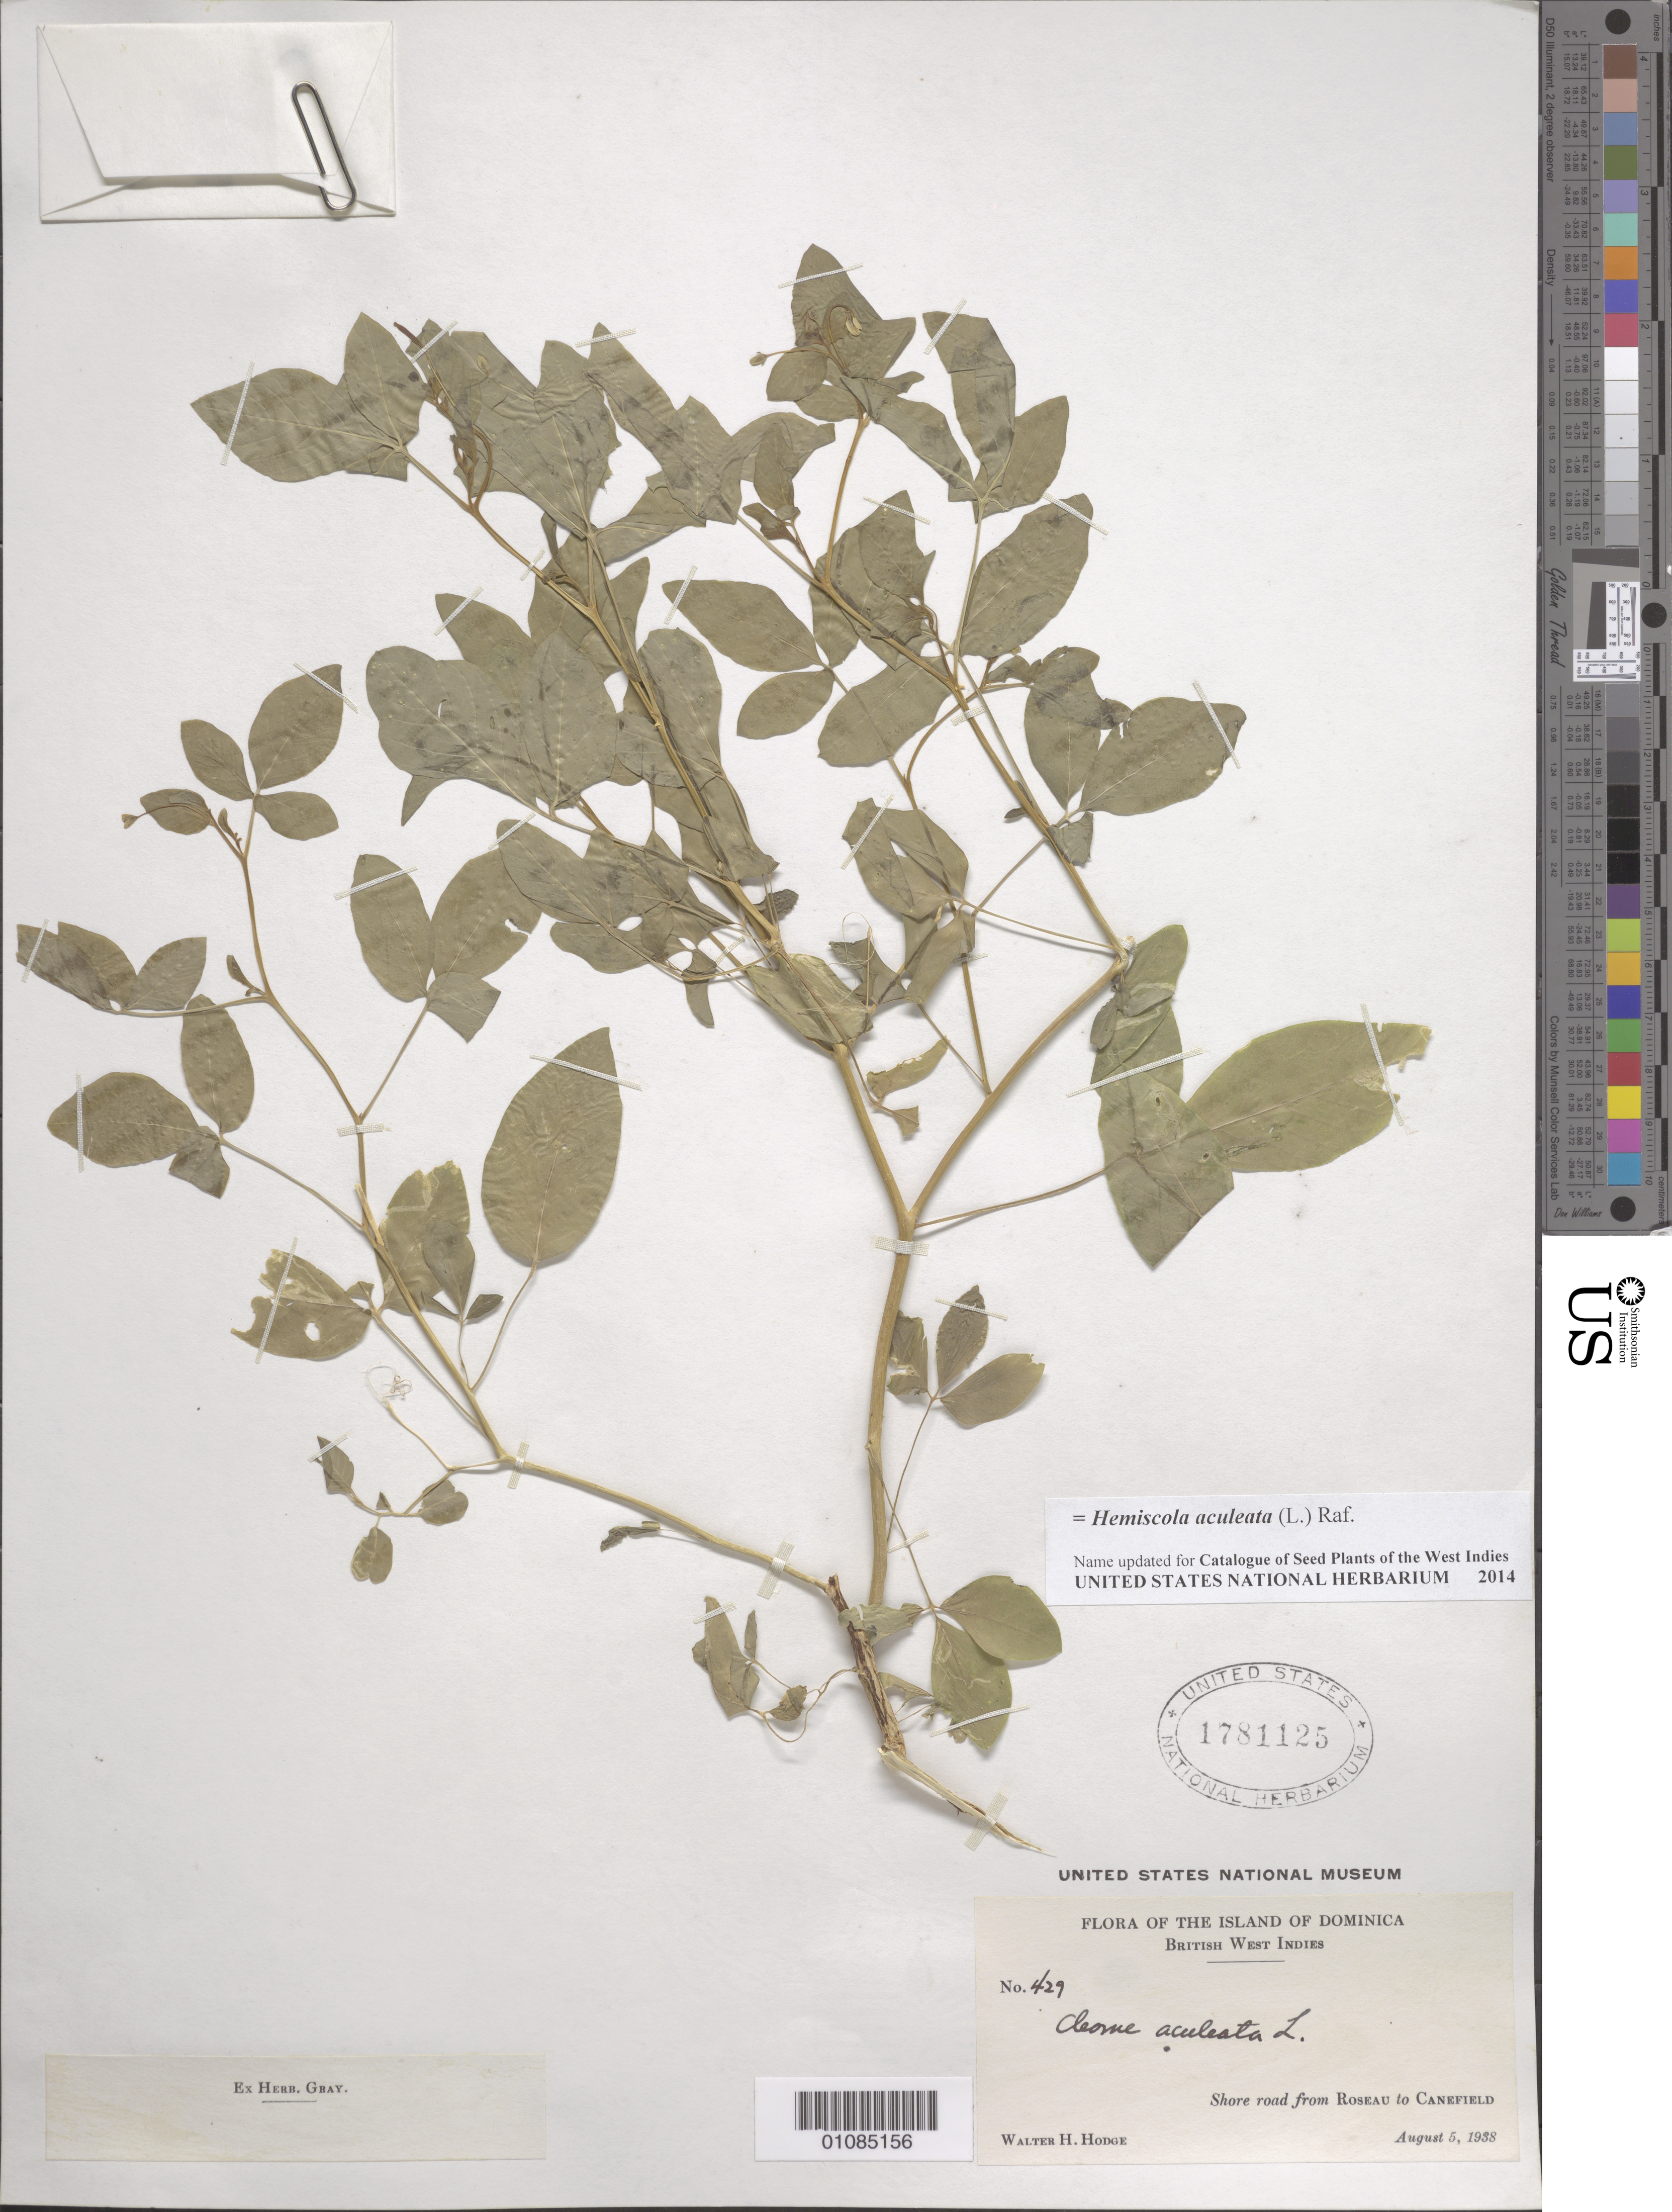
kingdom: Plantae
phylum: Tracheophyta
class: Magnoliopsida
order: Brassicales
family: Cleomaceae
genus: Tarenaya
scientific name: Tarenaya aculeata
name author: (L.) Soares Neto & Roalson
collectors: W. Hodge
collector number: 429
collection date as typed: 05 Aug 1938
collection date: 1938-08-05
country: Dominica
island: Dominica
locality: Shore road from Roseau to Canefield.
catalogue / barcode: US 1781125